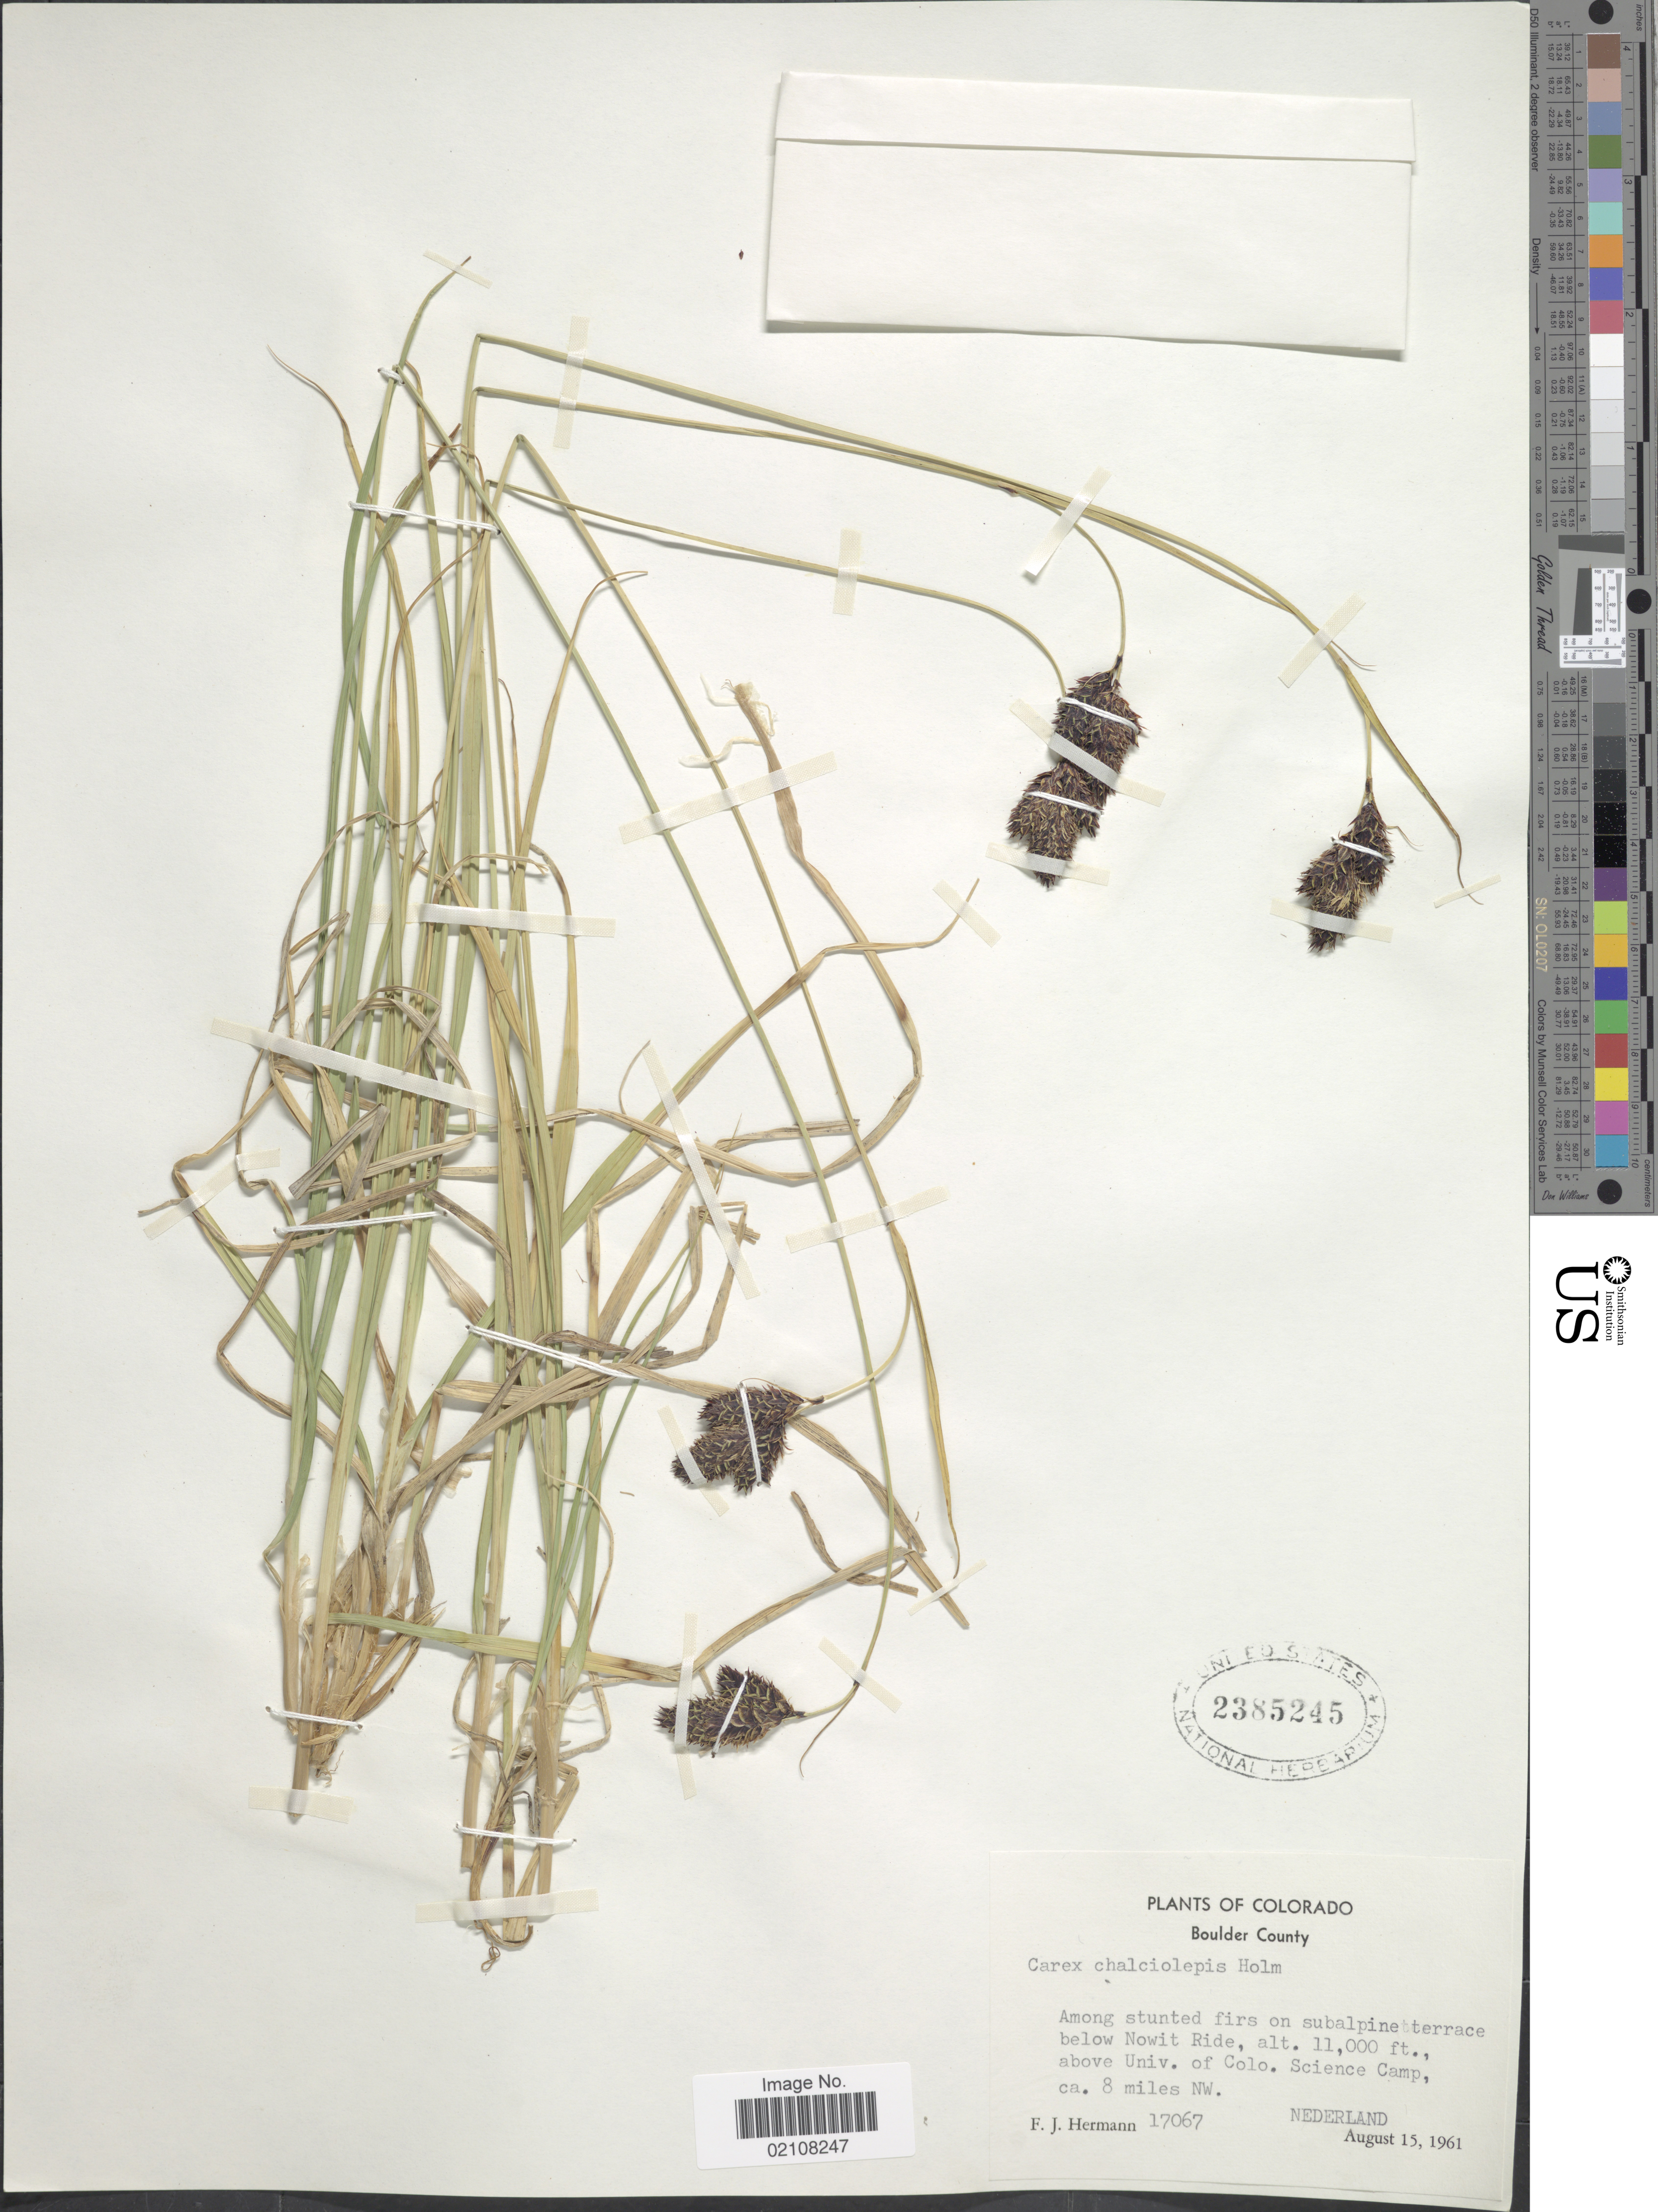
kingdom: Plantae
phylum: Tracheophyta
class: Liliopsida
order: Poales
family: Cyperaceae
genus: Carex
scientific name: Carex chalciolepis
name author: Holm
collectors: F. J. Hermann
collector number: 17067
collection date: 1961-08-15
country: United States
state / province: Colorado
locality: Boulder County, above Univ. of Colo. Sciencel Camp, 8 miles NW. Nederland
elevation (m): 3353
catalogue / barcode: US 2385245